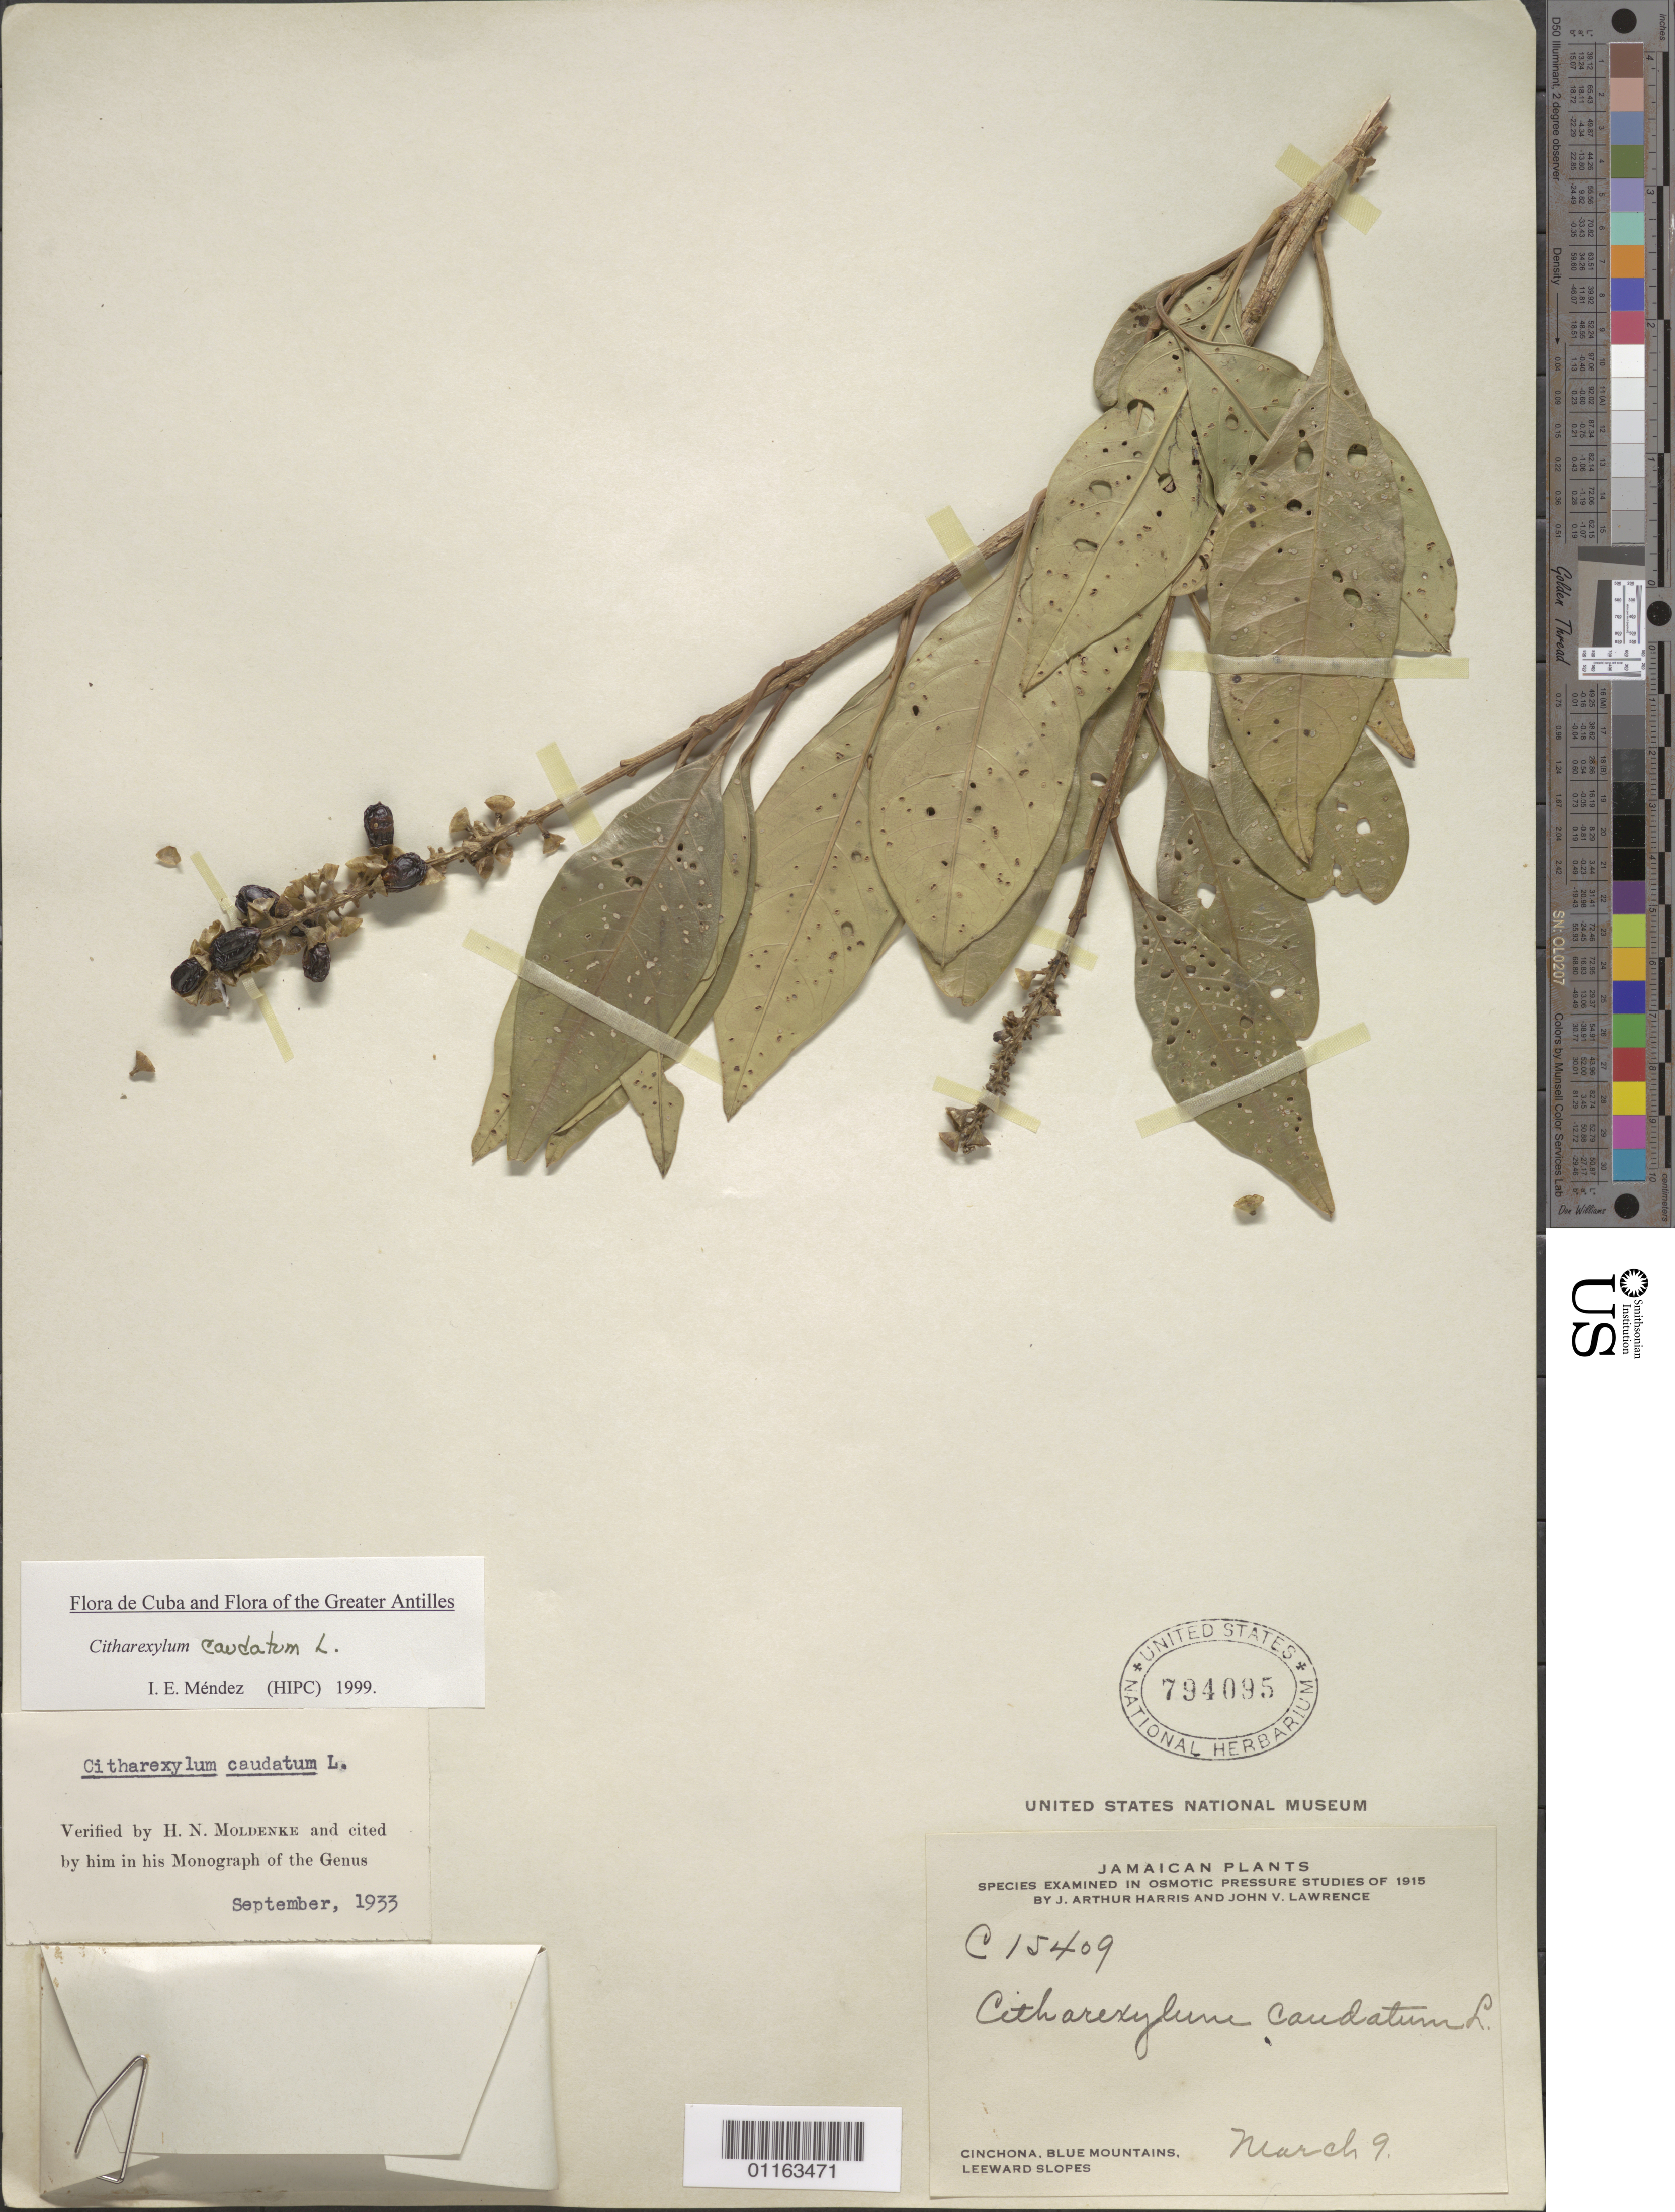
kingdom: Plantae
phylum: Tracheophyta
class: Magnoliopsida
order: Lamiales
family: Verbenaceae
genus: Citharexylum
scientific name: Citharexylum caudatum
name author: L.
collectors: J. A. Harris & J. Lawrence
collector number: C15409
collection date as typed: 09 Mar 1915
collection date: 1915-03-09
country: Jamaica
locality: Cinchona, Blue Mountains. Leeward Slopes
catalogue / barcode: US 794095